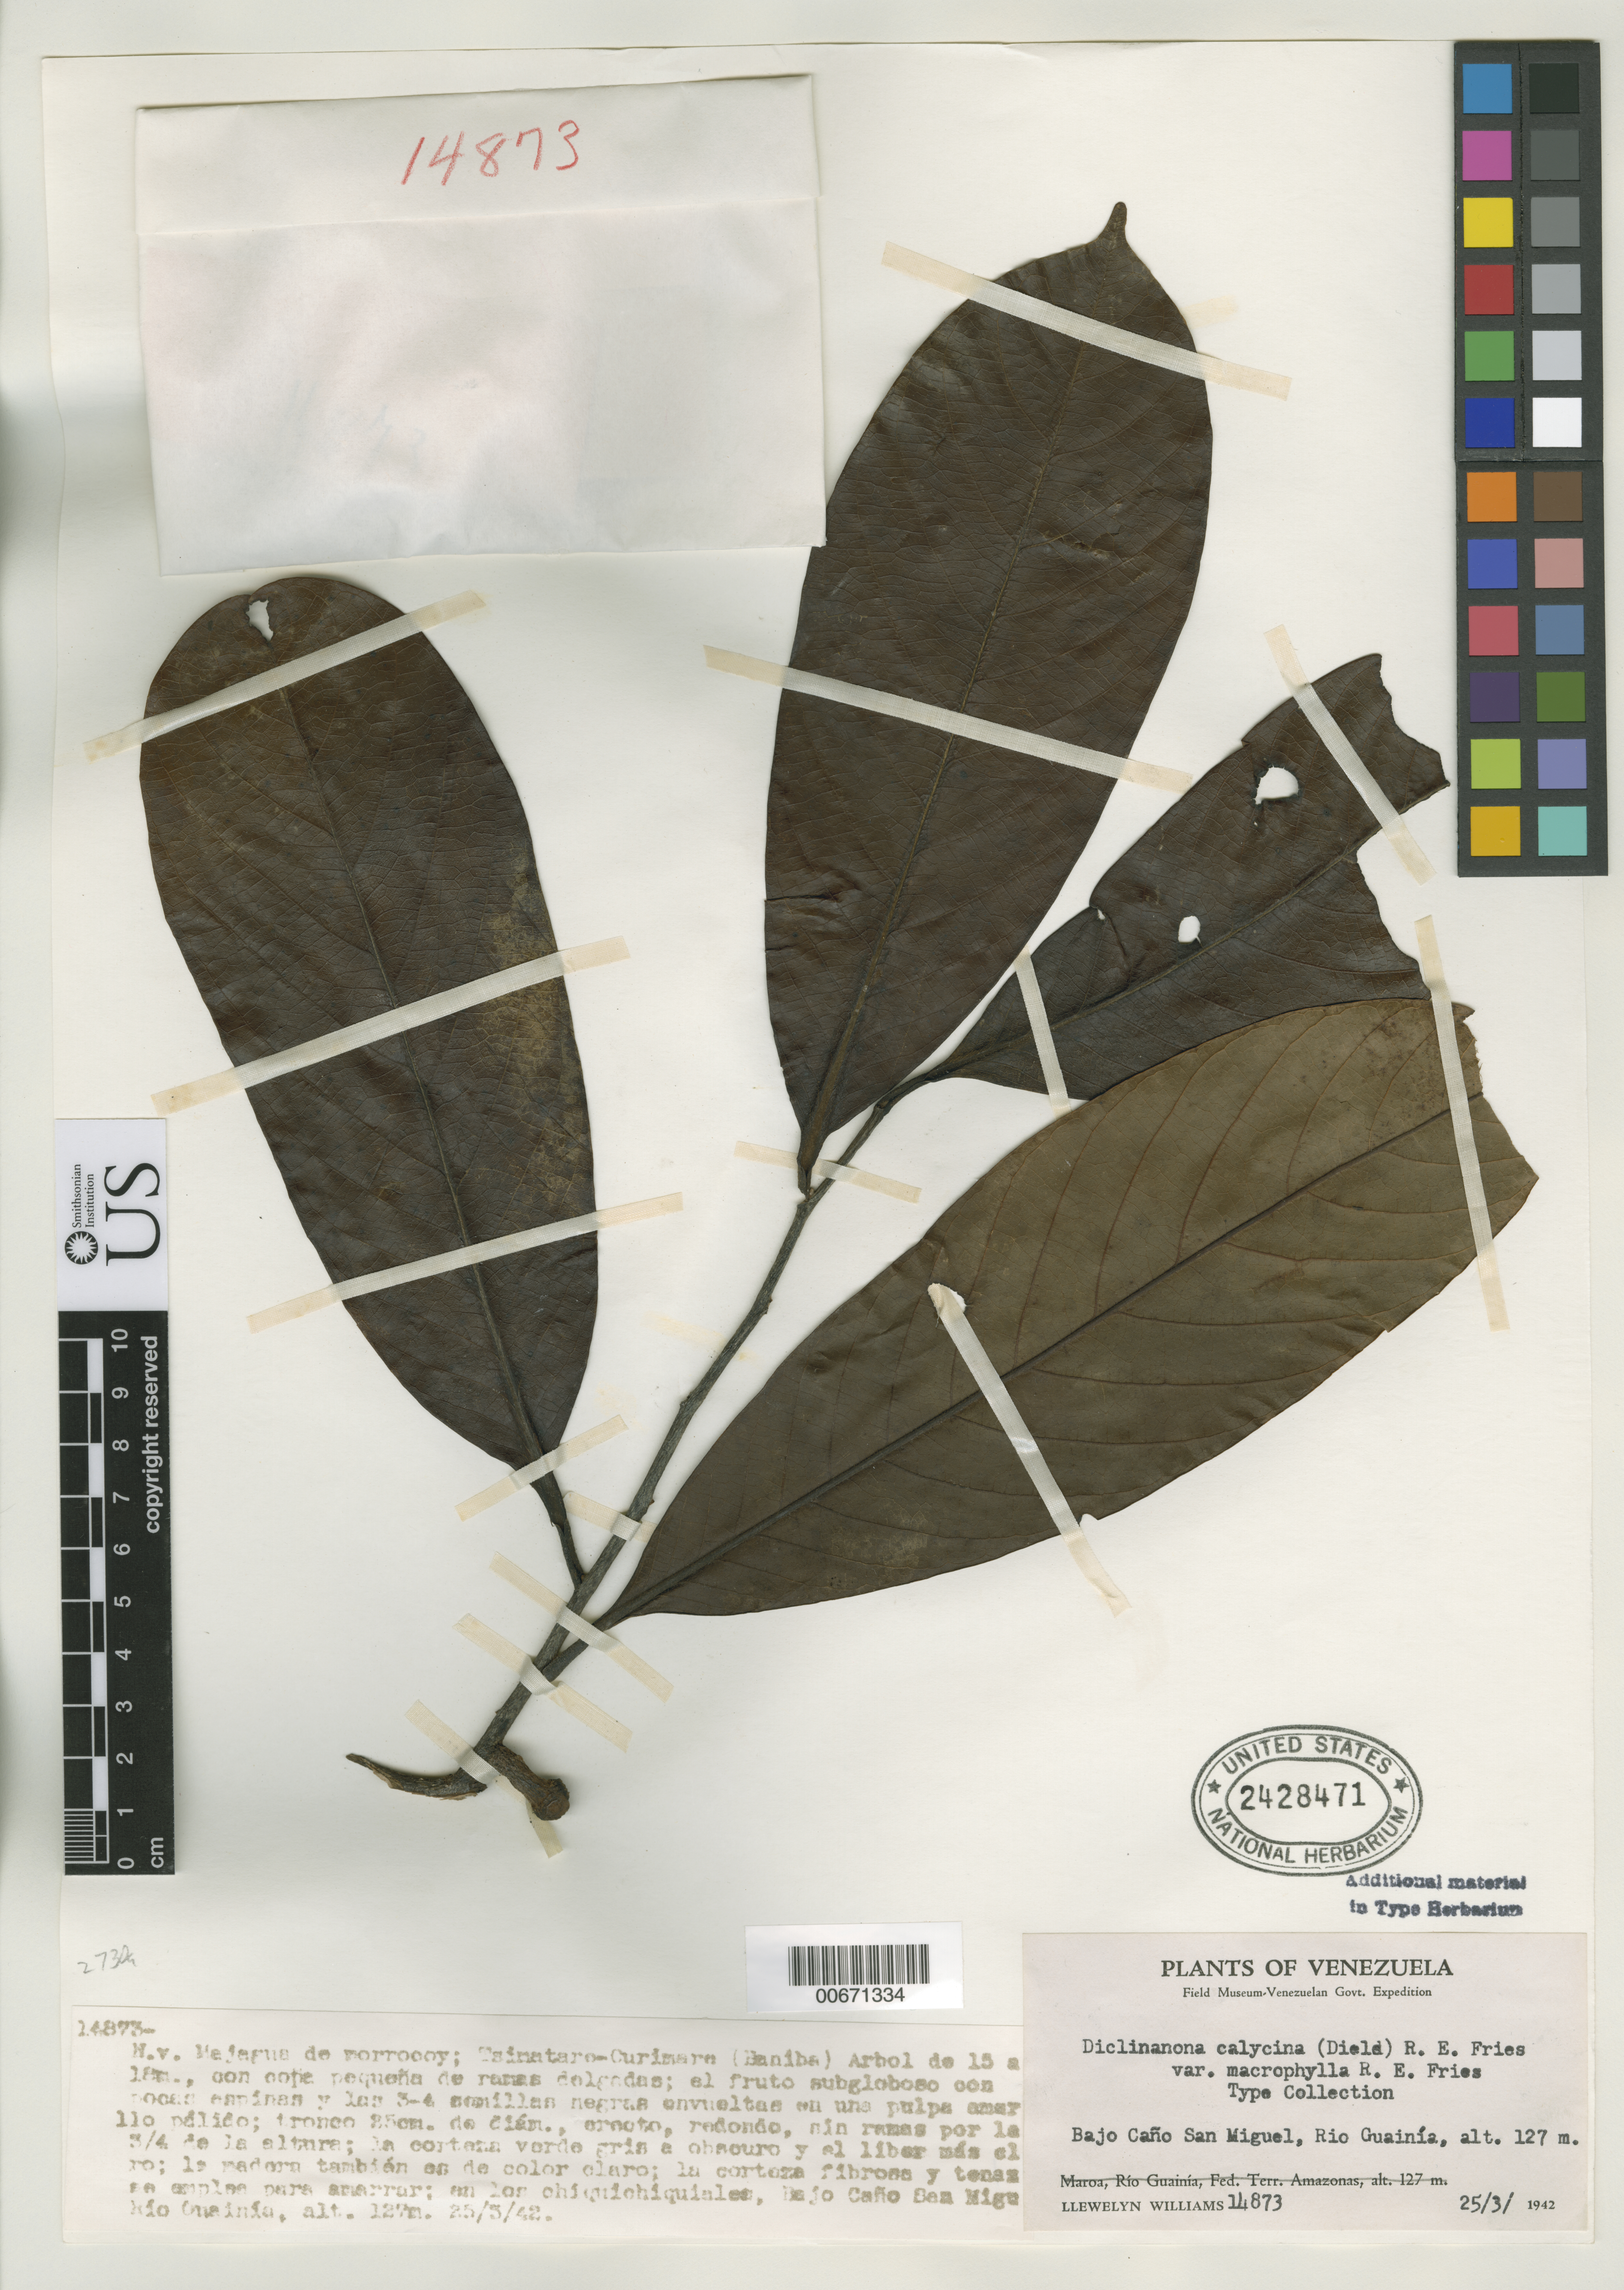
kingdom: Plantae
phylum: Tracheophyta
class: Magnoliopsida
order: Magnoliales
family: Annonaceae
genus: Diclinanona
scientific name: Diclinanona calycina var. macrophylla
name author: R.E. Fr.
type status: Isotype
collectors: Ll. Williams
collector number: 14873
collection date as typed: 27 Mar 1942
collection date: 1942-03-27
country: Venezuela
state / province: Amazonas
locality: Bajo Caño San Miguel, Río Guainía.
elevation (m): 127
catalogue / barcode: US 2428471